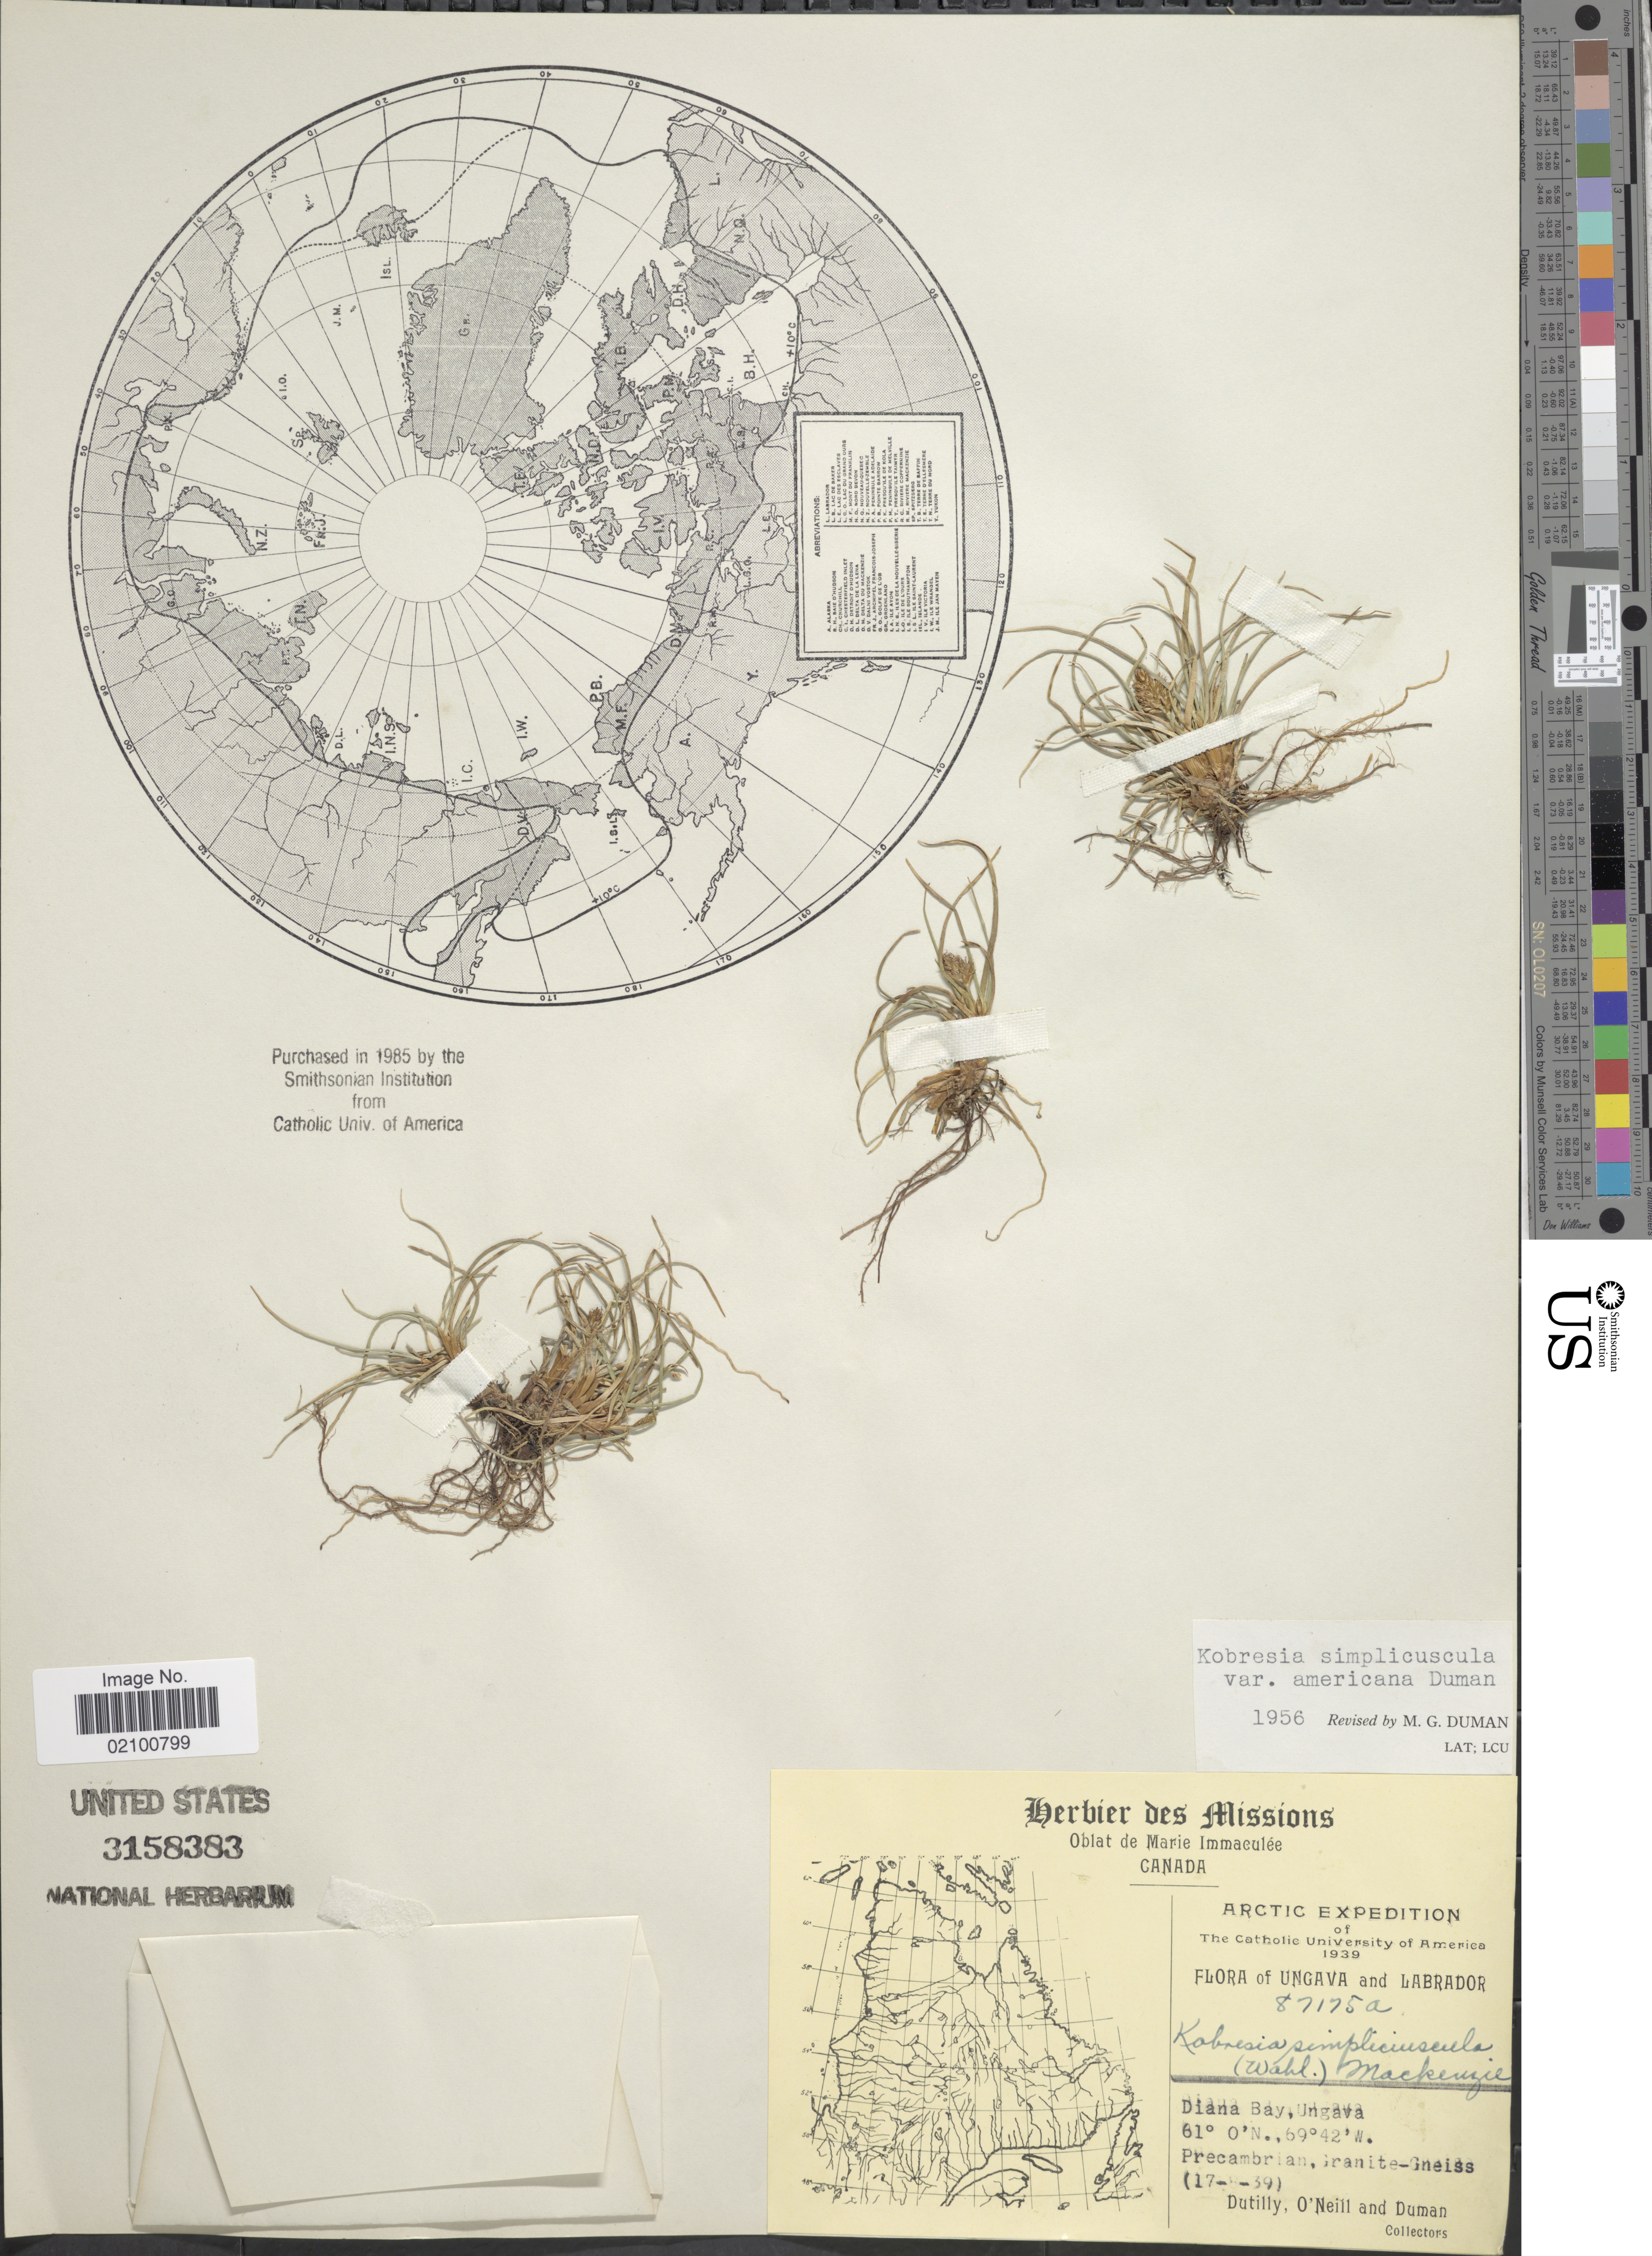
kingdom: Plantae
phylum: Tracheophyta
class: Liliopsida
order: Poales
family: Cyperaceae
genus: Carex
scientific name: Carex simpliciuscula subsp. simpliciuscula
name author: Wahlenb.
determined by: Strong, M. T., (US), Smithsonian Institution - National Museum of Natural History (UNITED STATES)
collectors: -. Dutilly, -. O'Neill & -. Duman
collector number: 87175a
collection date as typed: Transcribed d/m/y: 17/8/39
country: Canada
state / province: Newfoundland and Labrador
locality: Arctic, Ungava and Labrador, Diana Bay, Ungava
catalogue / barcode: US 3158383